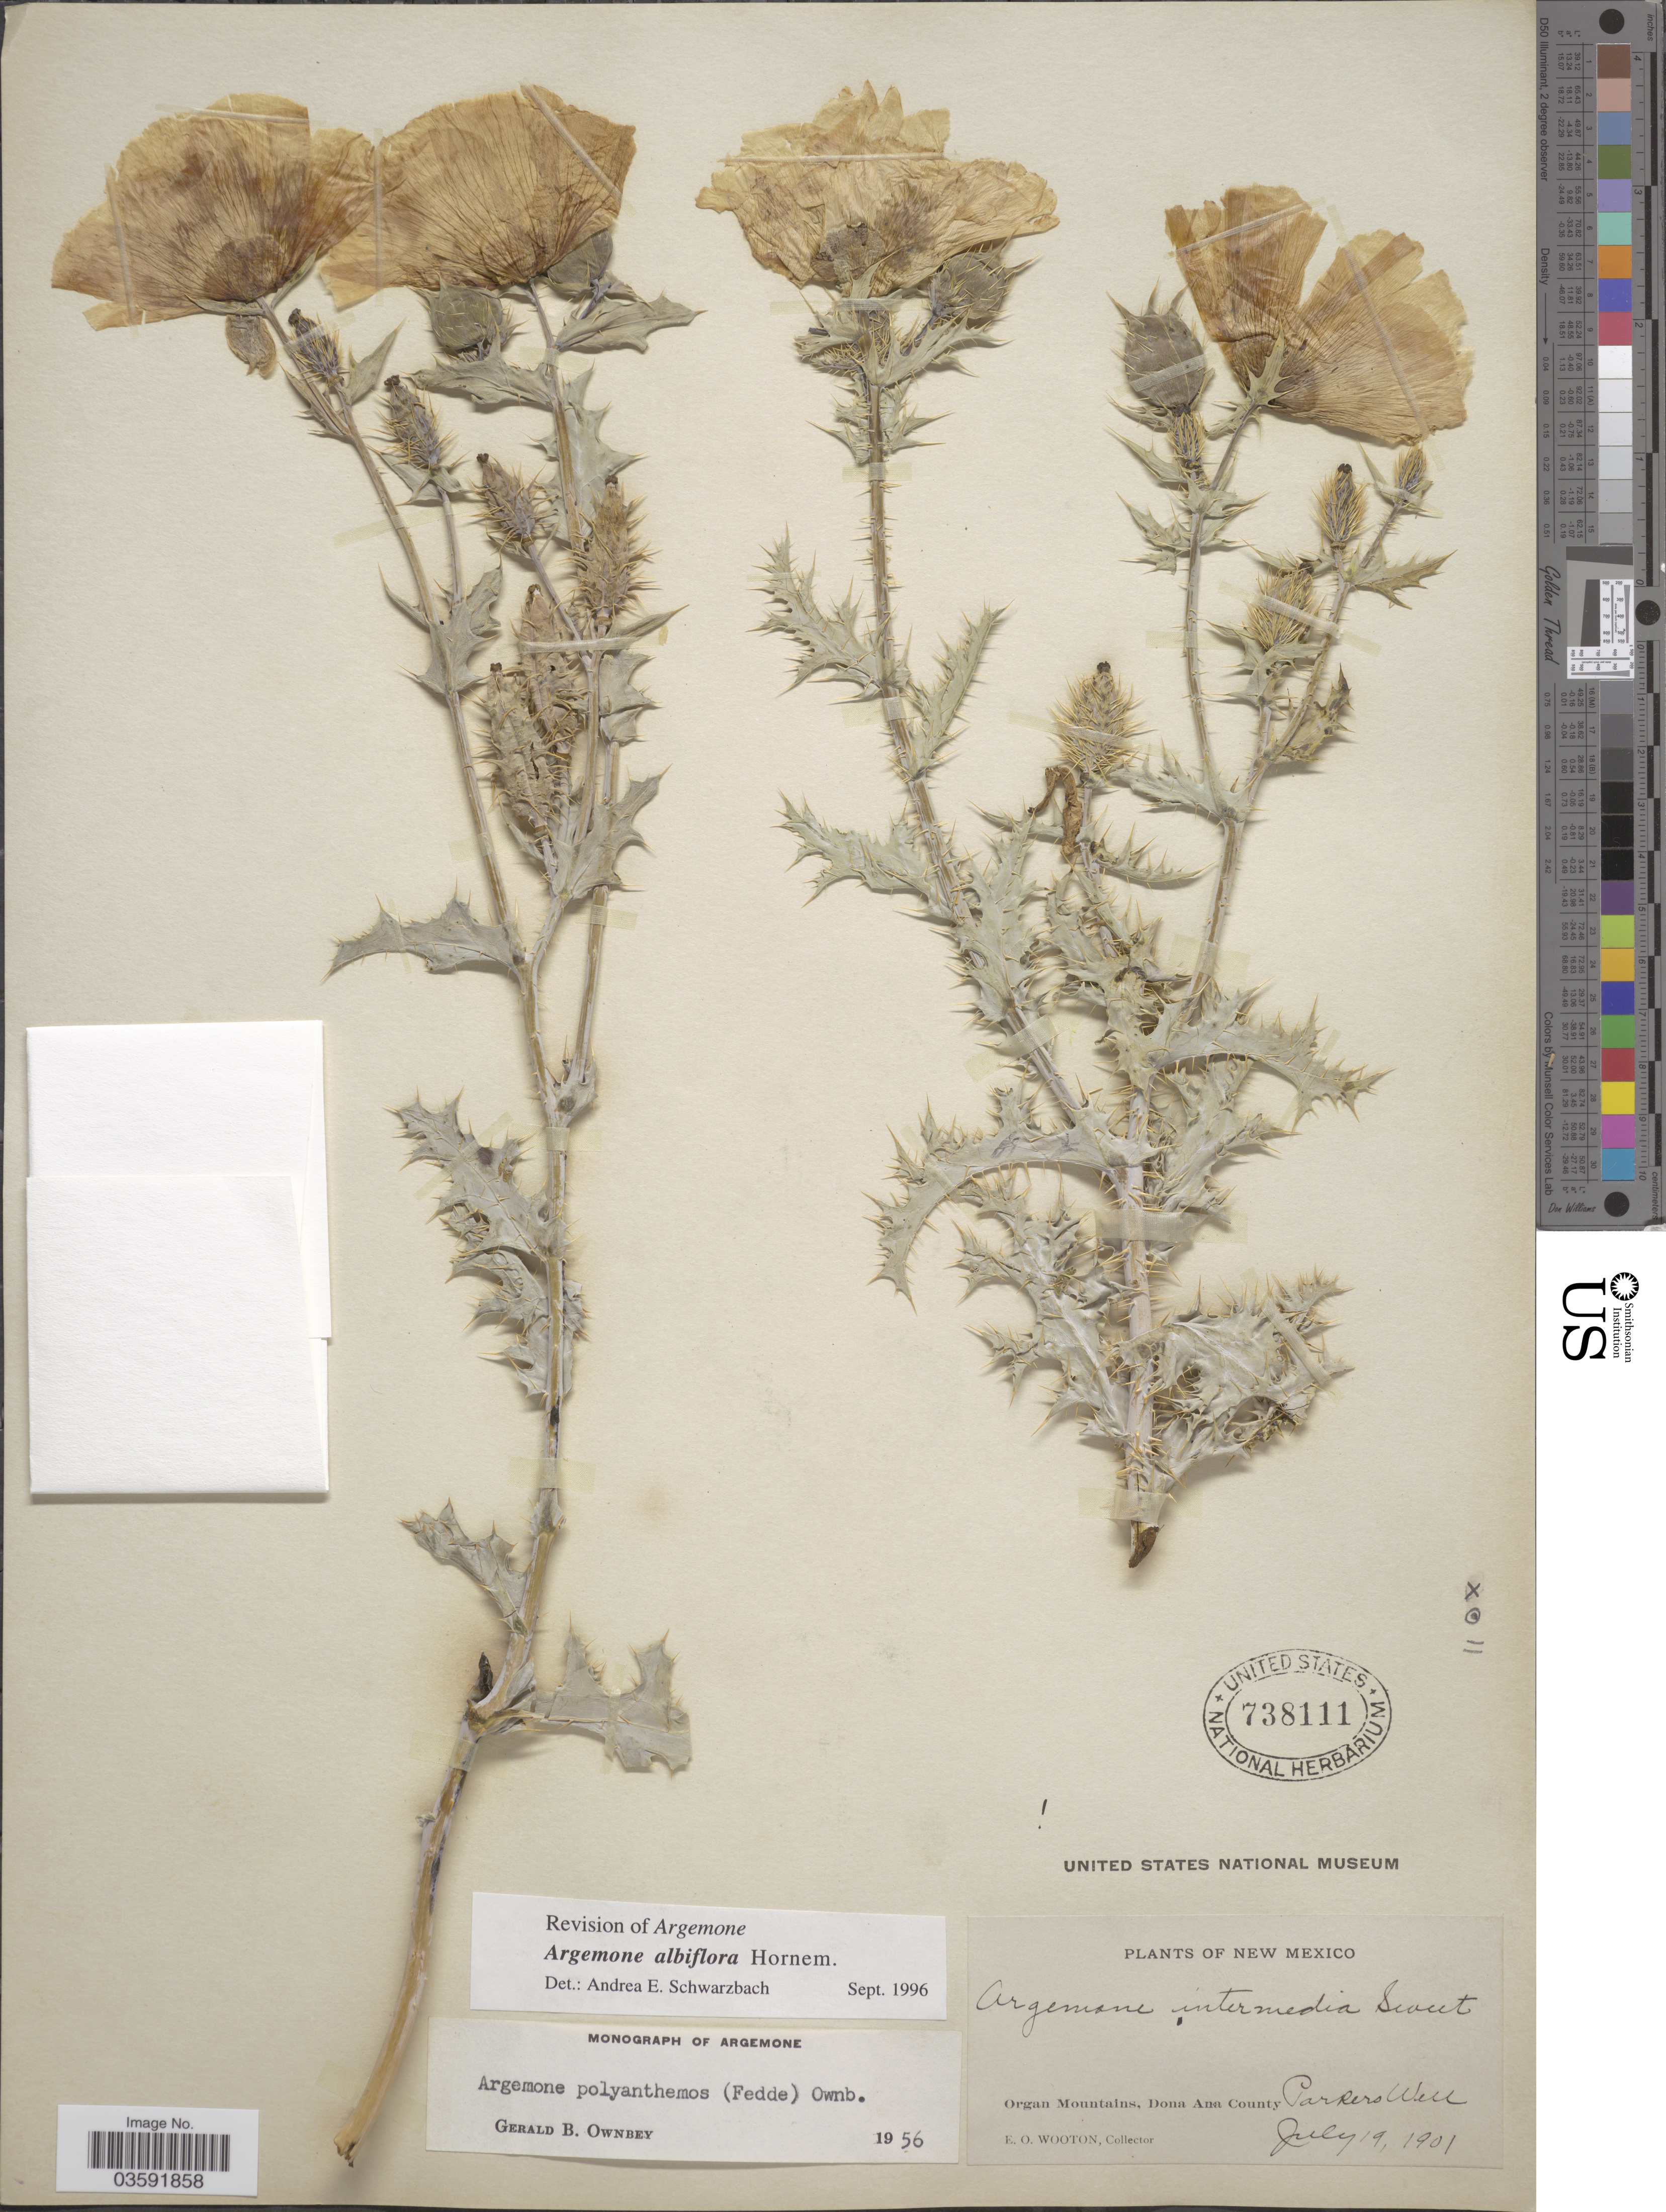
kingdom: Plantae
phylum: Tracheophyta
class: Magnoliopsida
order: Ranunculales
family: Papaveraceae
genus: Argemone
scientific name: Argemone albiflora subsp. albiflora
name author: Hornem.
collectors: E. O. Wooton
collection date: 1901-07-19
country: United States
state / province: New Mexico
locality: Organ Mountains, Dona Ana County, Parkers Well.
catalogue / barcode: US 738111